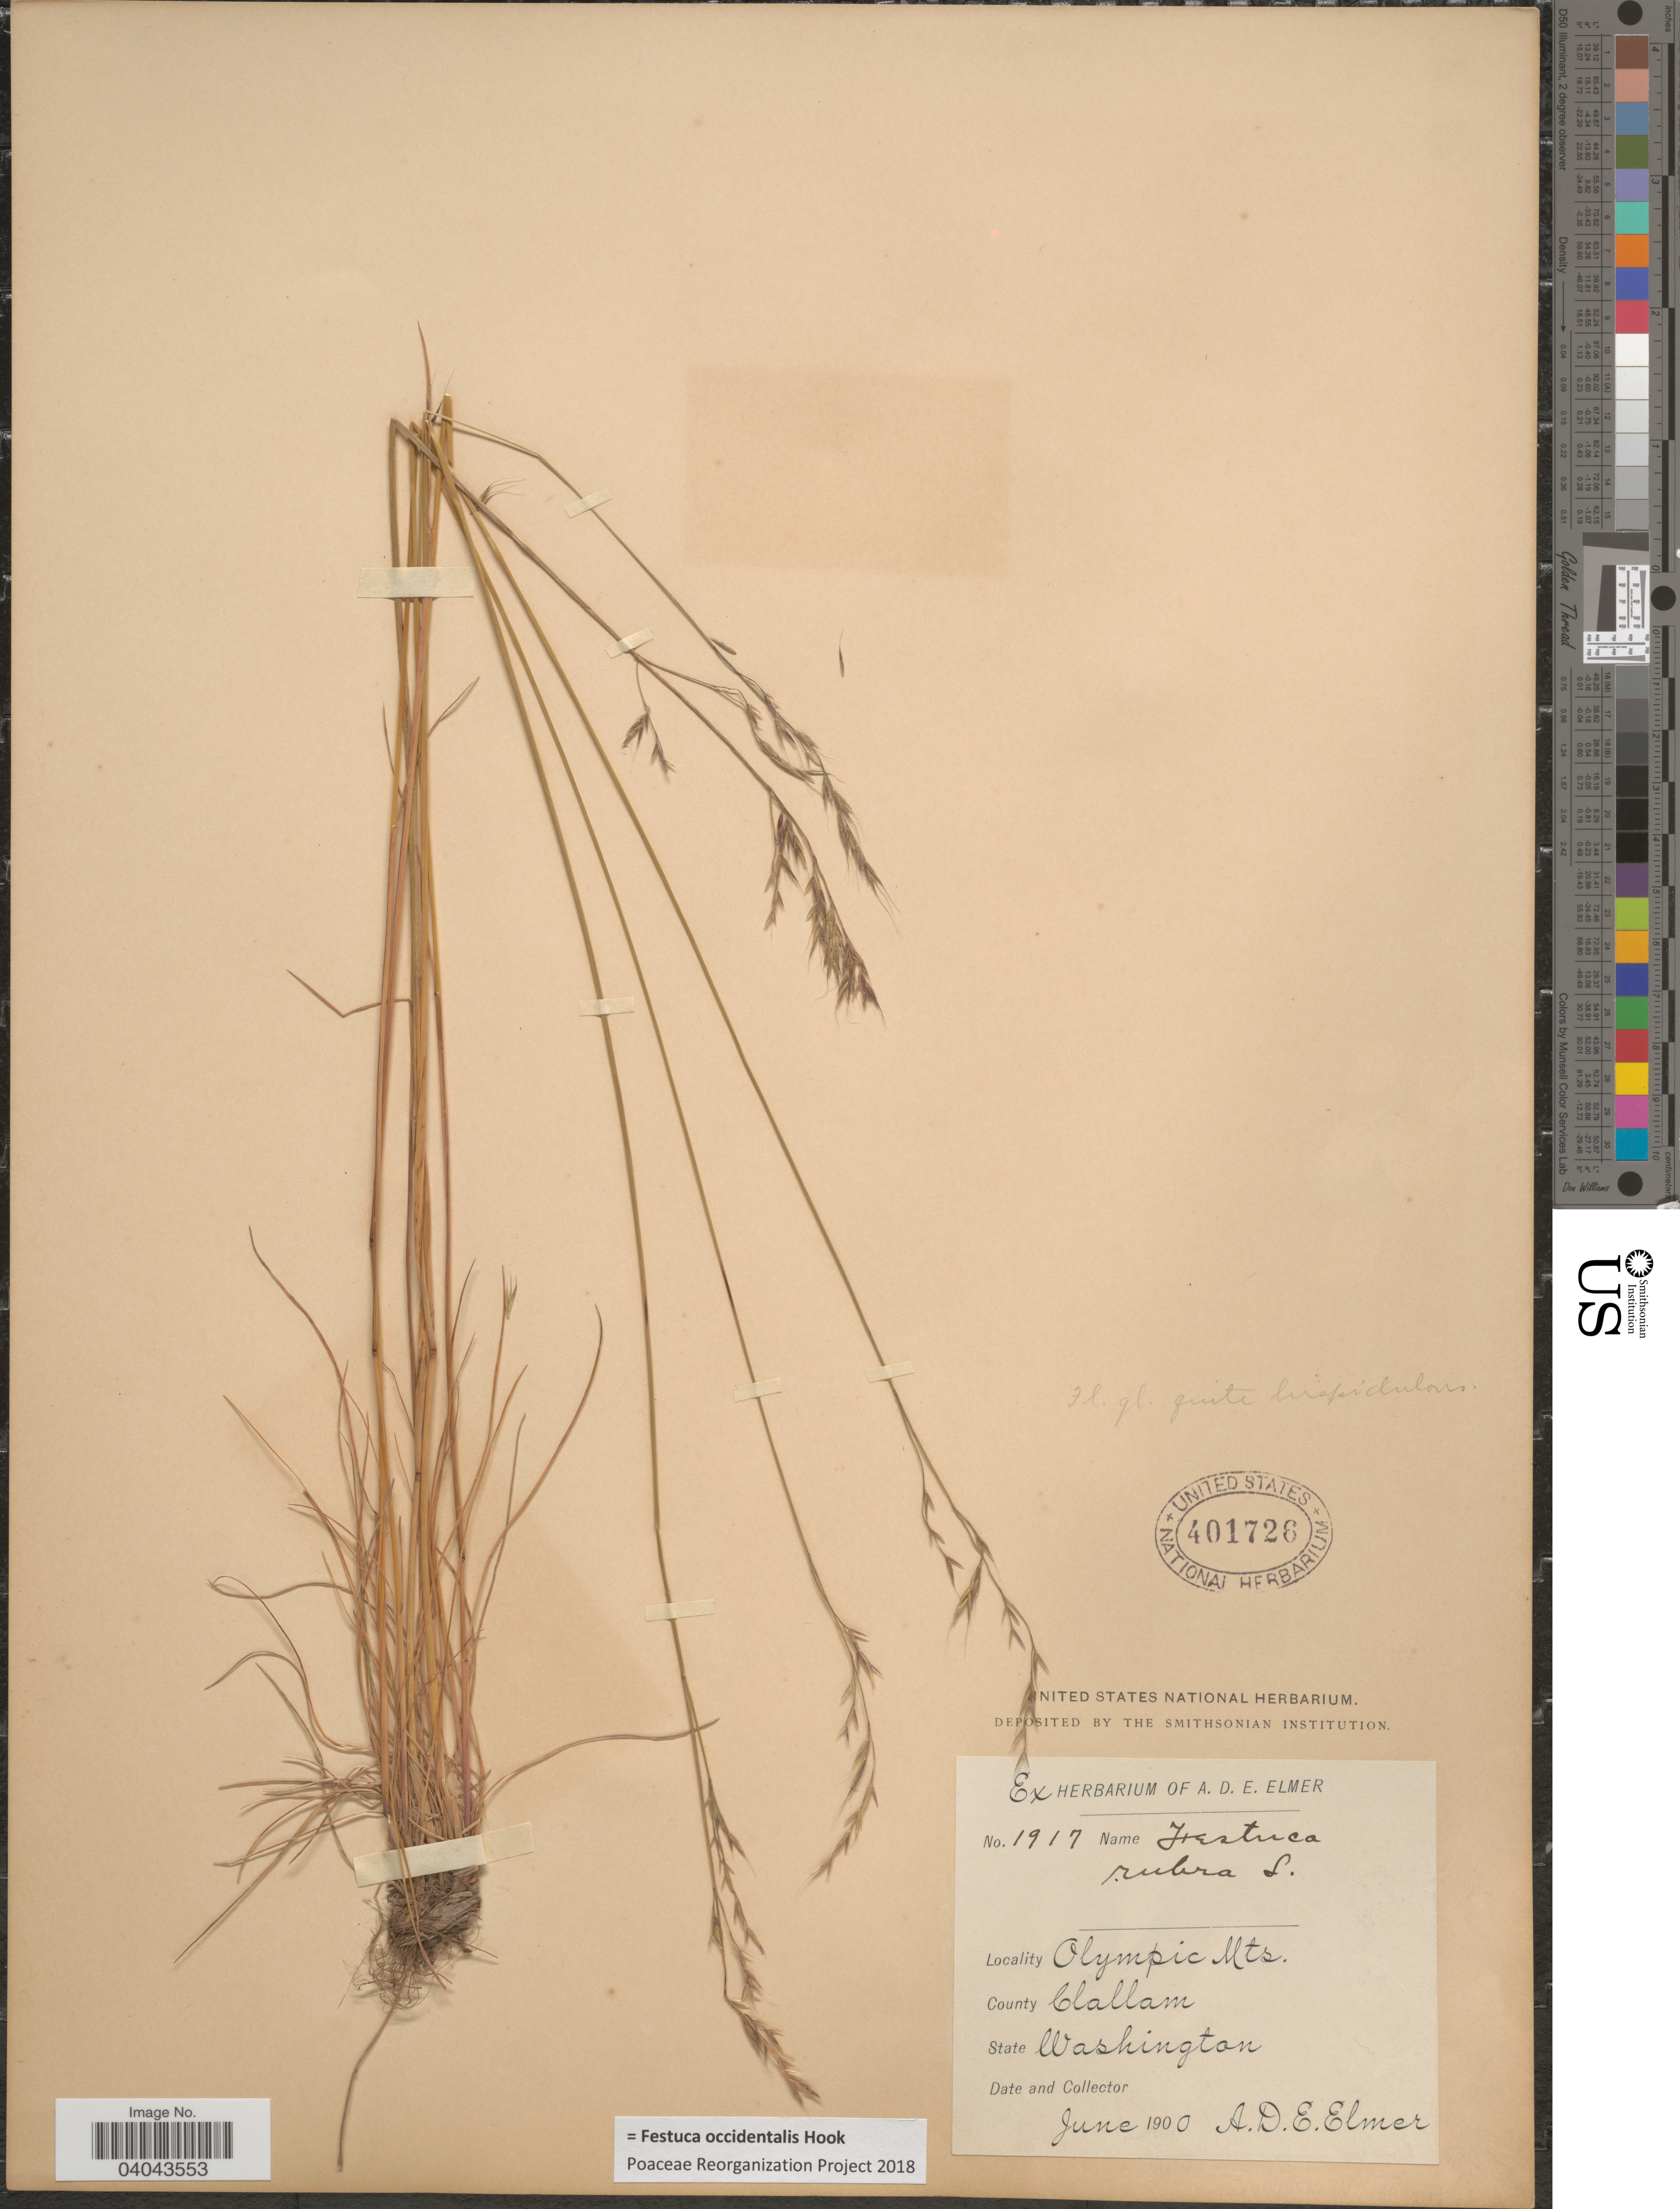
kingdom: Plantae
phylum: Tracheophyta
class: Liliopsida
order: Poales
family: Poaceae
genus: Festuca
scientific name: Festuca occidentalis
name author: Hook.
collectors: A. D. E. Elmer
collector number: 1917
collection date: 1900-06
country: United States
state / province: Washington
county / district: Clallam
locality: Olympic Mts. County Clallam.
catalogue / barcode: US 401726